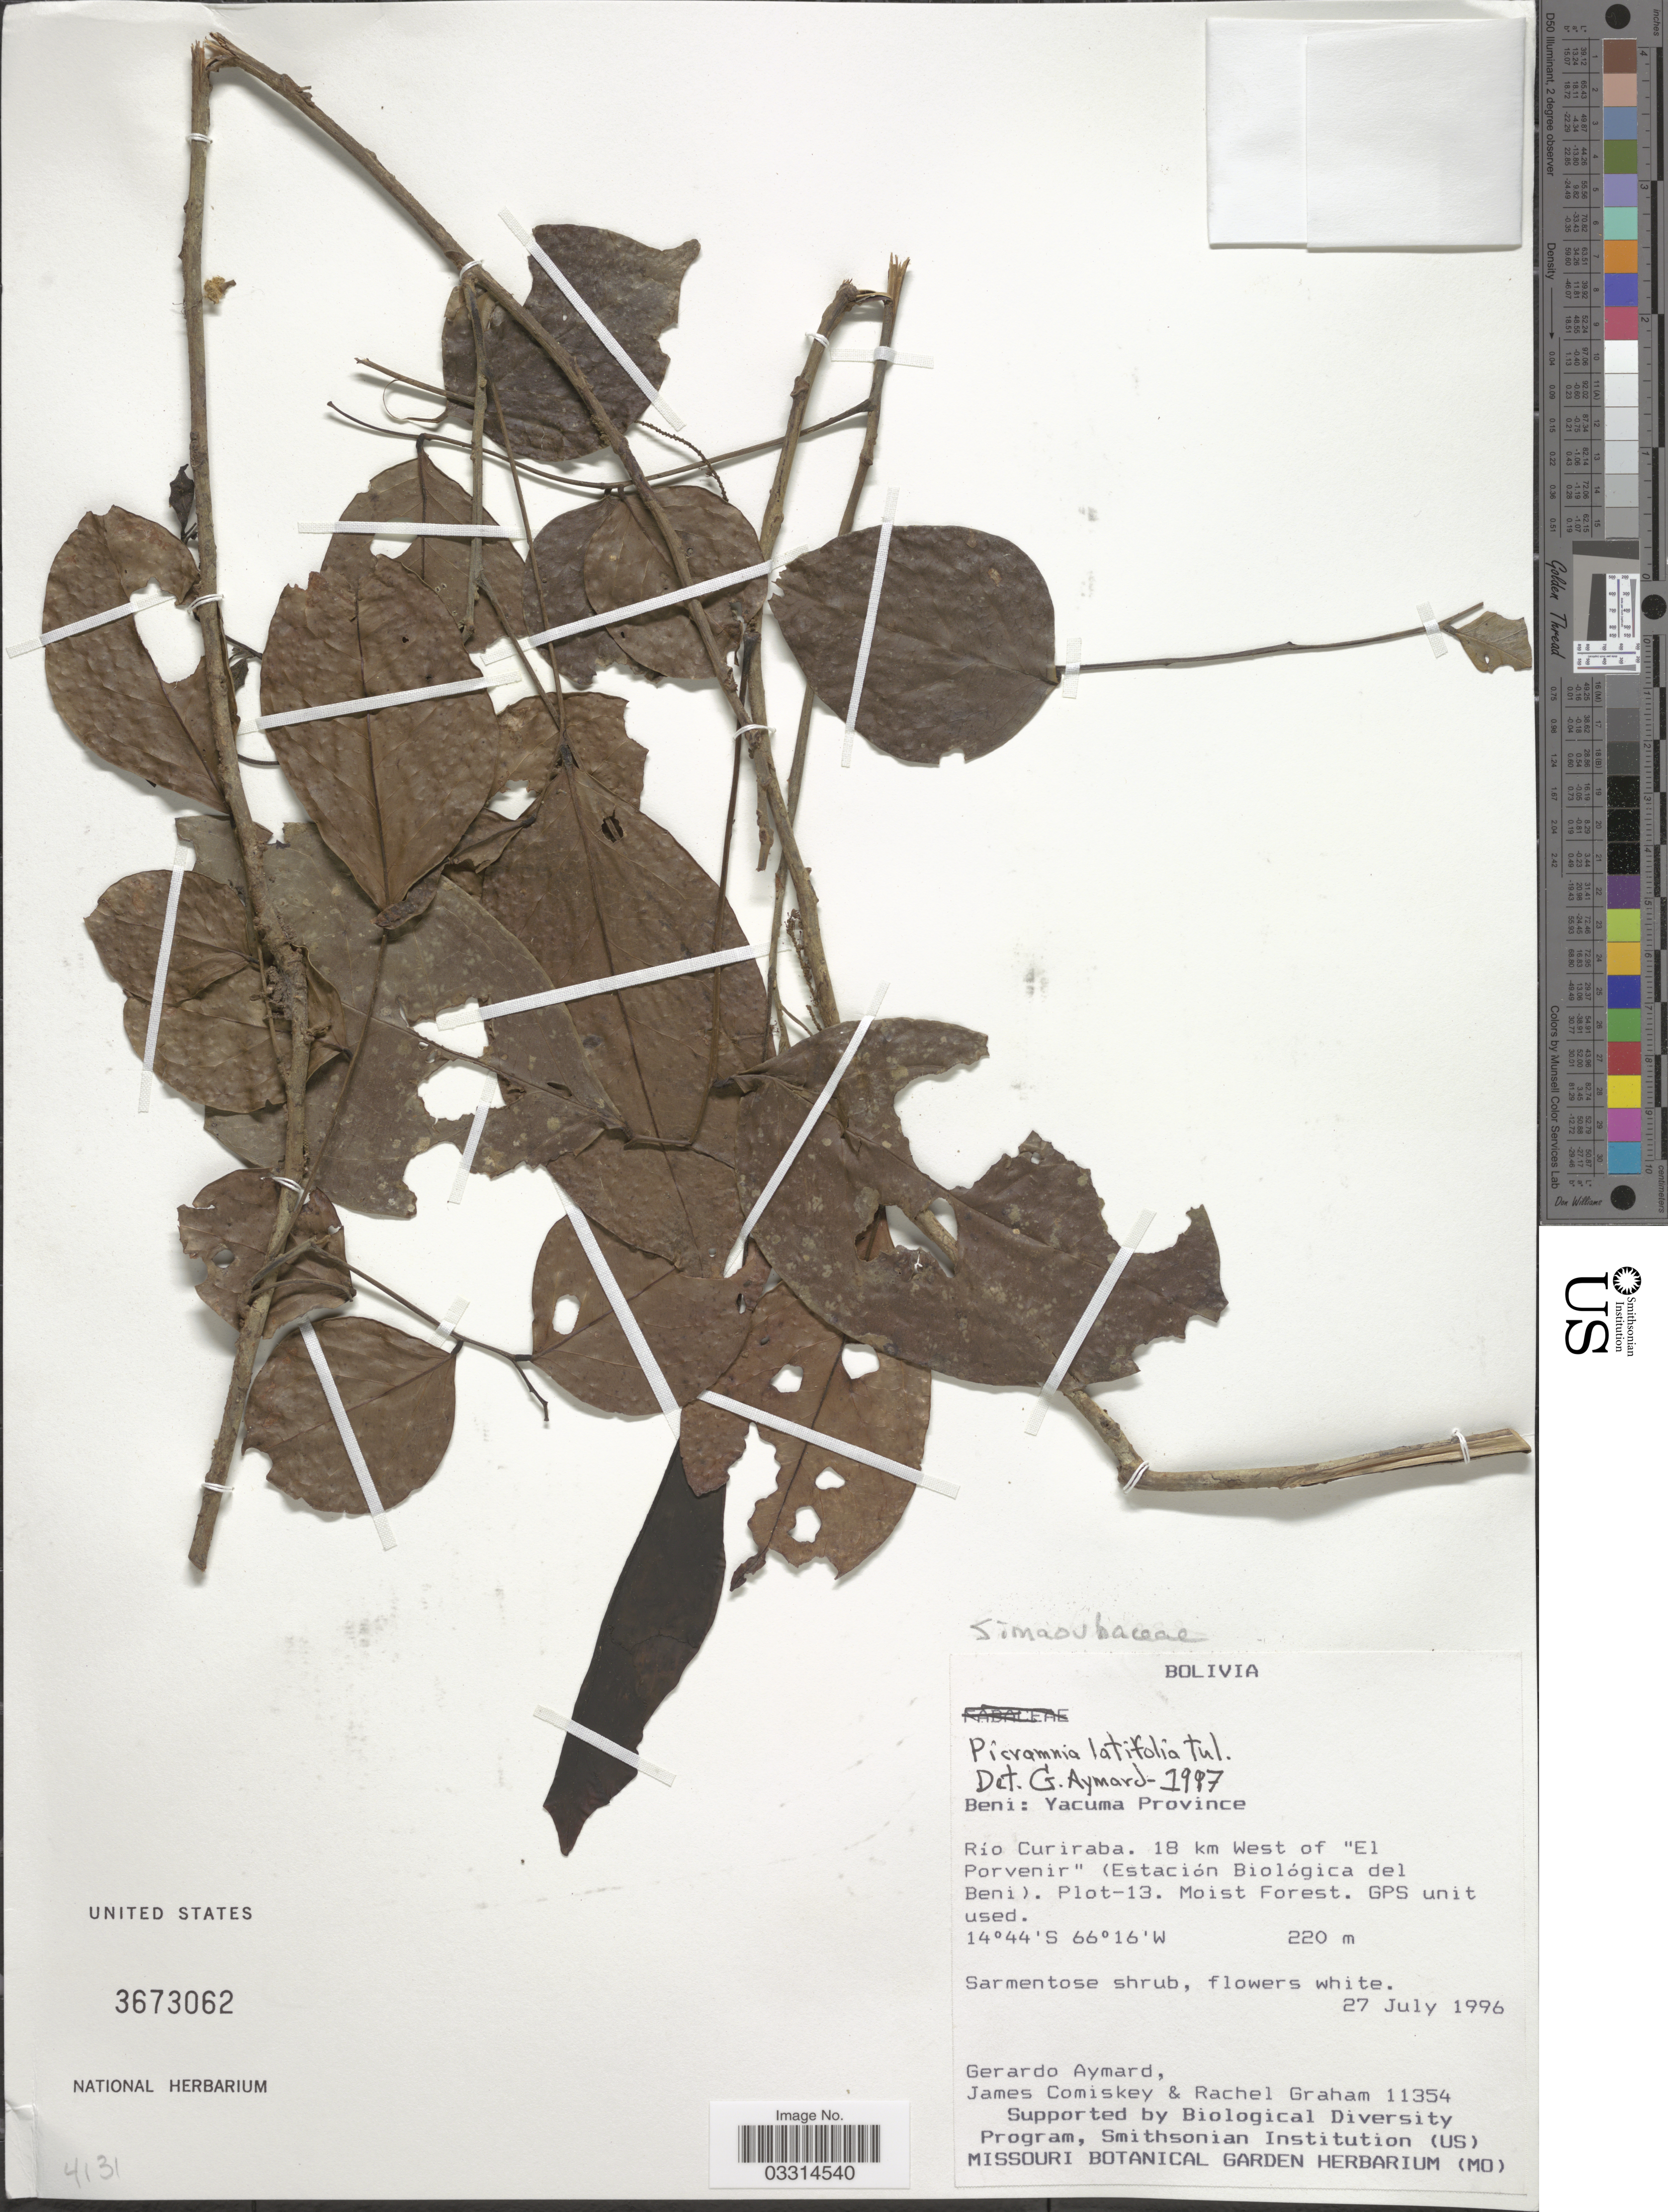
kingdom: Plantae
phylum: Tracheophyta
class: Magnoliopsida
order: Picramniales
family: Picramniaceae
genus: Picramnia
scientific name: Picramnia latifolia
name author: Tul.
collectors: G. A. Aymard, J. A. Comiskey & R. Graham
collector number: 11354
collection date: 1996-07-27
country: Bolivia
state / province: Beni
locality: Yacuma Province. Río Curiraba. 18 km West of "El Porvenir" (Estación Biológica del Beni). Plot-13.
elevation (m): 220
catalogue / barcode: US 3673062